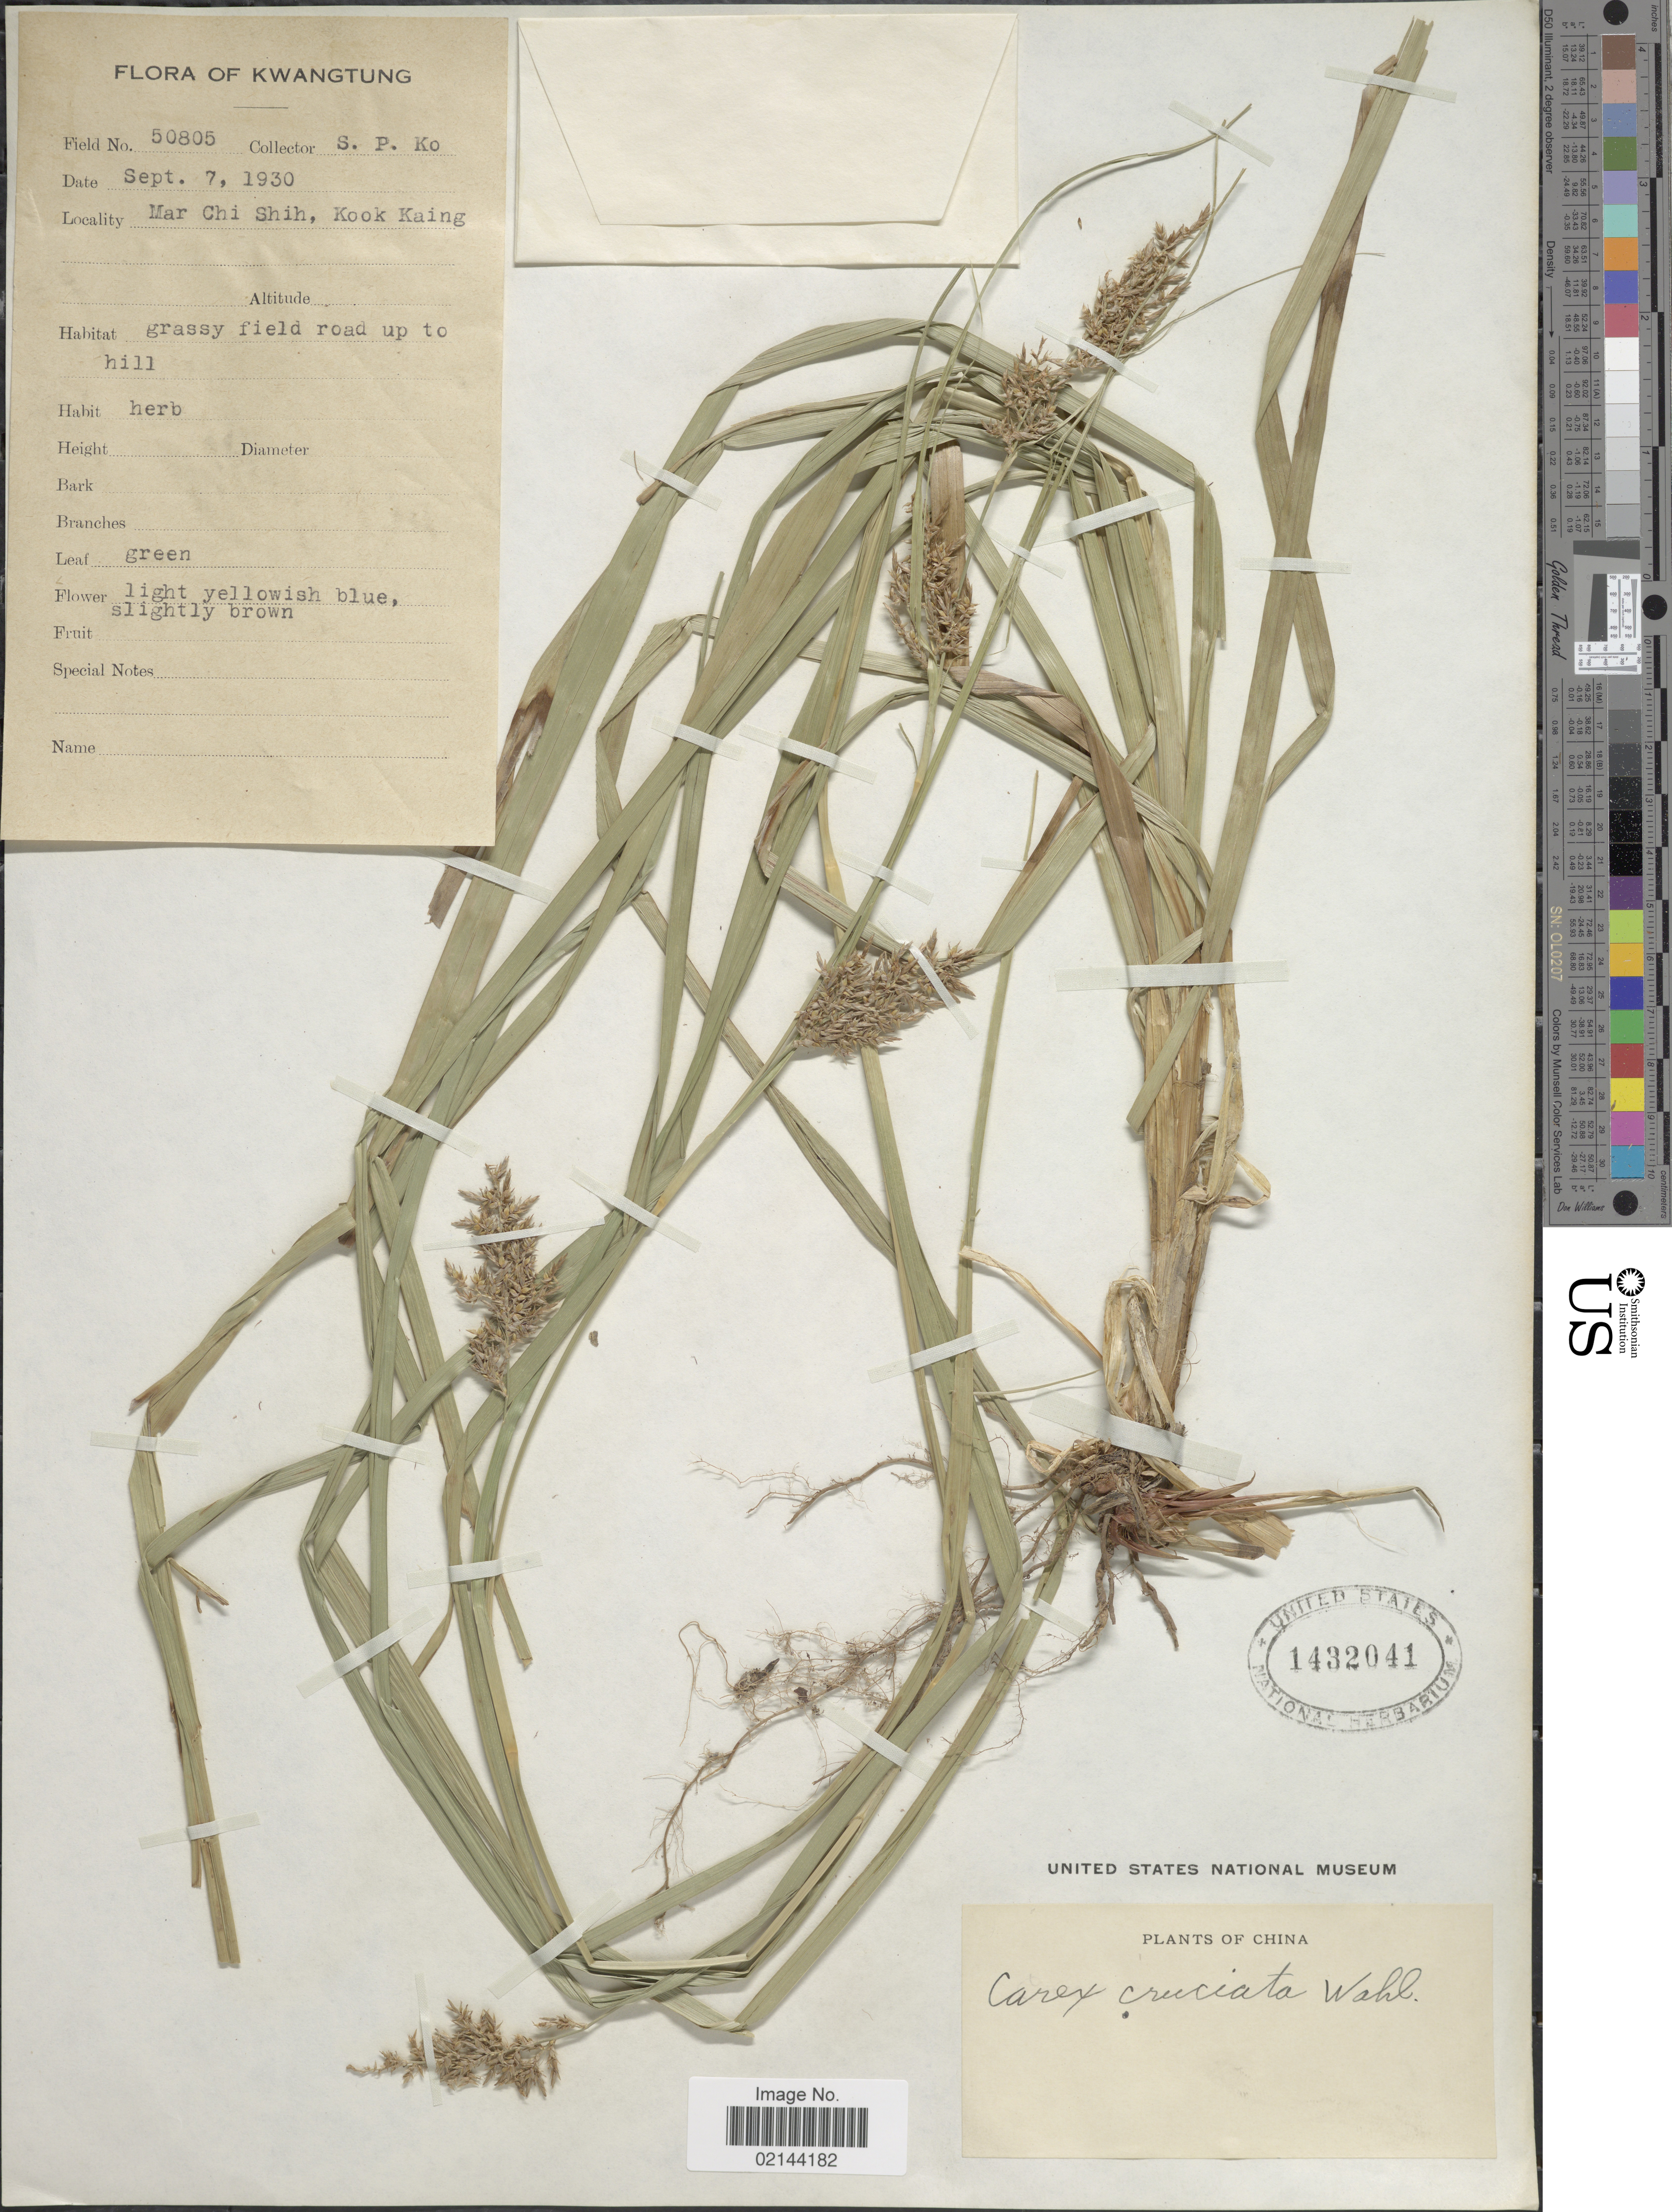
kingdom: Plantae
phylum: Tracheophyta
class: Liliopsida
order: Poales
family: Cyperaceae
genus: Carex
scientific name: Carex cruciata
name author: Wahlenb.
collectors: S. P. Ko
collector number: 50805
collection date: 1930-09-07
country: China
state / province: Guangdong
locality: Kwangtung, Mar Chi Shih, Kook Kaing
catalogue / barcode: US 1432041